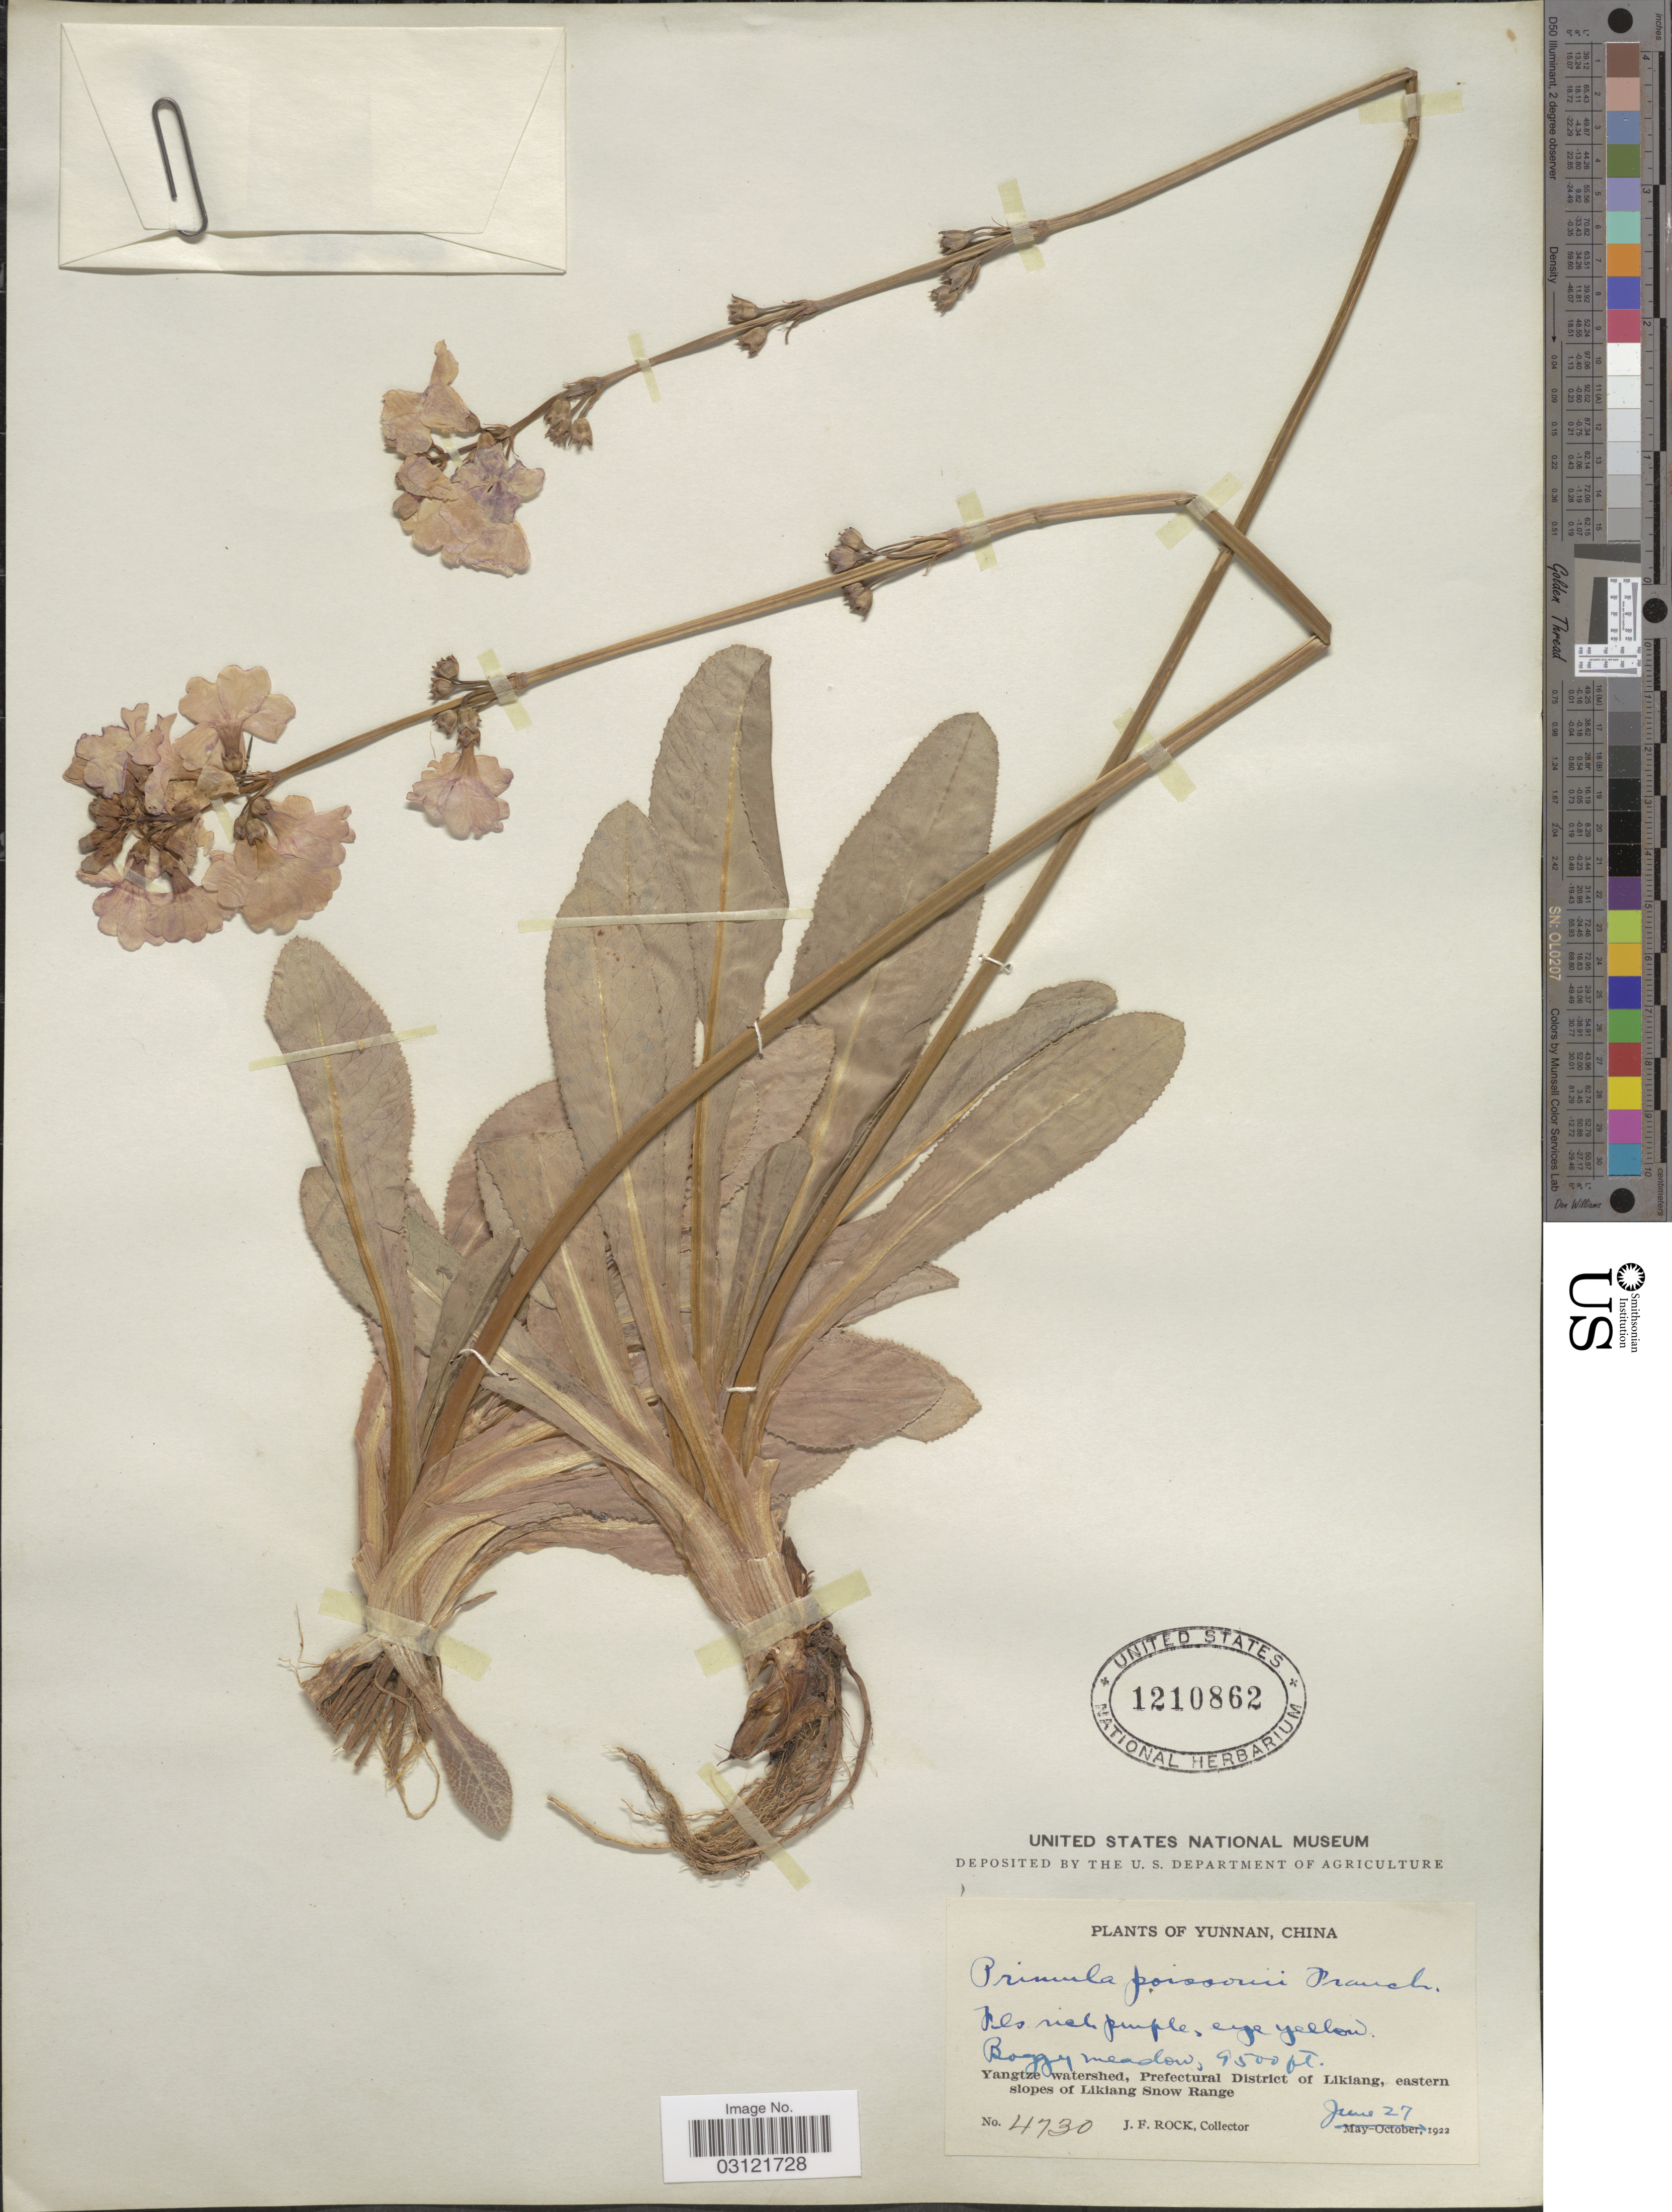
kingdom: Plantae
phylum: Tracheophyta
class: Magnoliopsida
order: Ericales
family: Primulaceae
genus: Primula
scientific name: Primula poissonii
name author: Franch.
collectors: J. Rock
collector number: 4730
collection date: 1922-06-27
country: China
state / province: Yunnan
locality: Yangtze watershed, Prefectural District of Likiang, eastern slopes of Likiang Snow Range.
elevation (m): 2896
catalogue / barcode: US 1210862